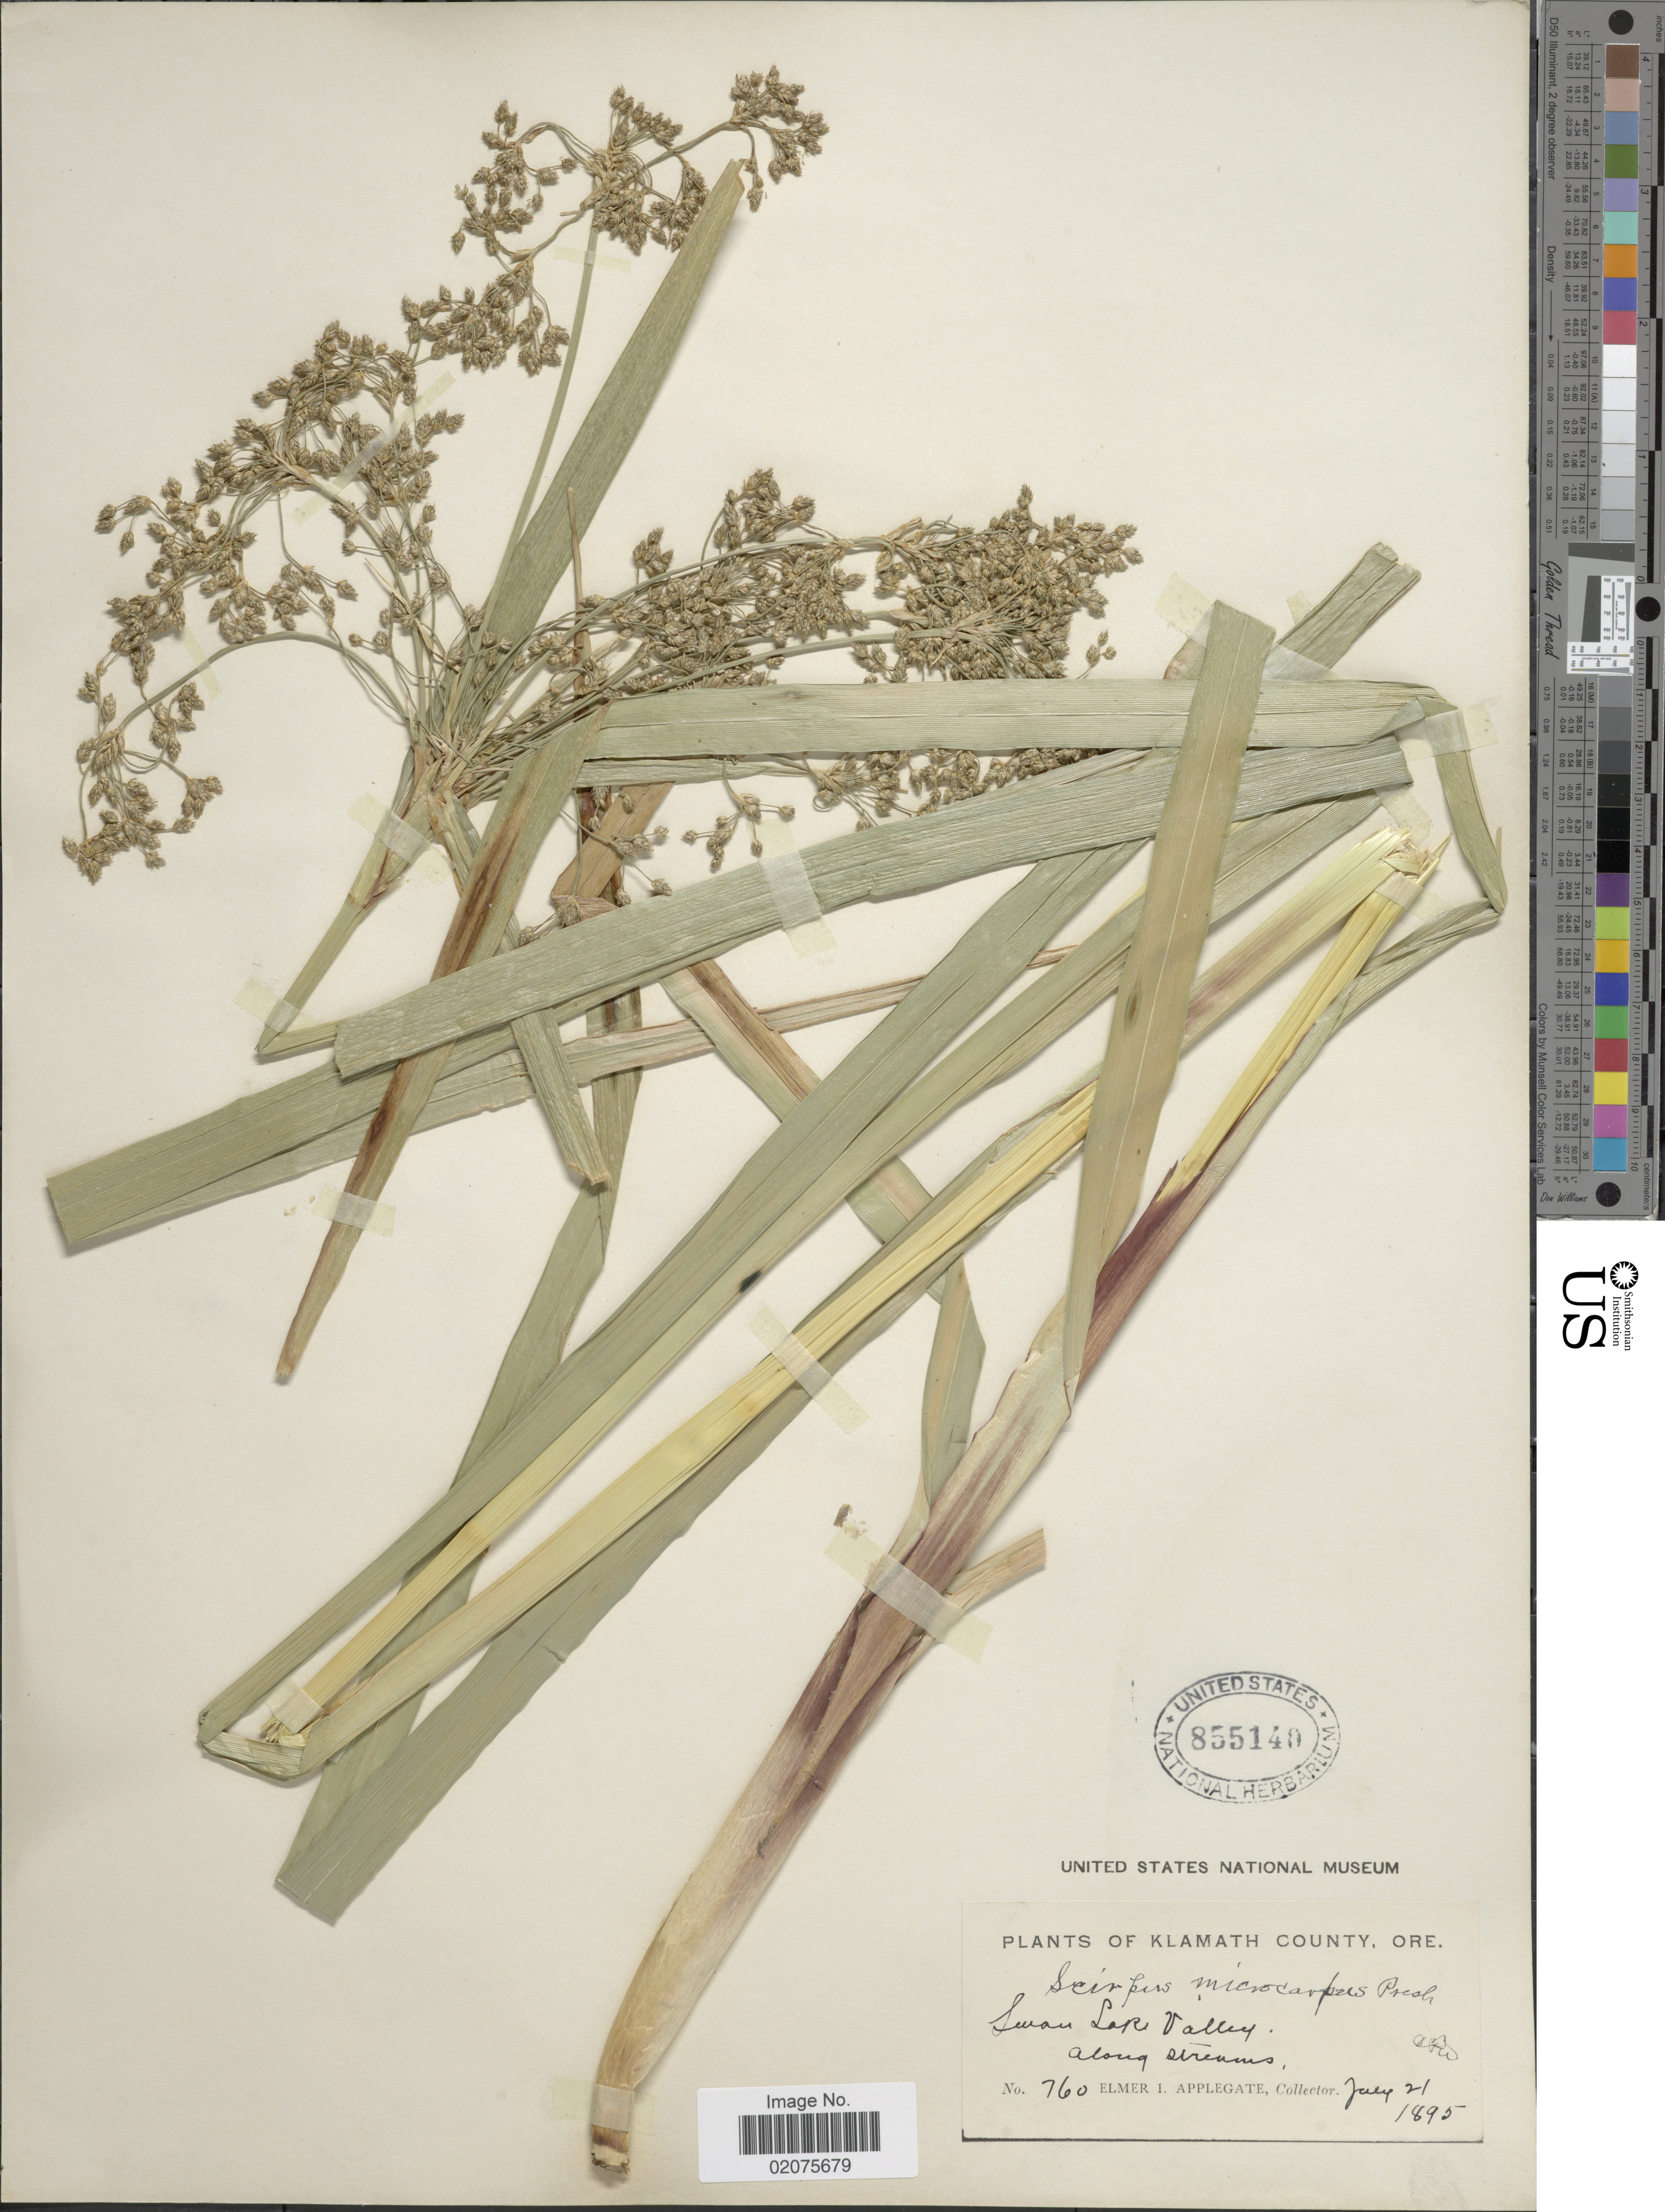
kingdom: Plantae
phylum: Tracheophyta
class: Liliopsida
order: Poales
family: Cyperaceae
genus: Scirpus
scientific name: Scirpus microcarpus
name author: J. Presl & C. Presl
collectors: E. I. Applegate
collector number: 760*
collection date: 1895-07-21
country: United States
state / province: Oregon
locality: Klamath County, Ore. Swan Lake Valley. Along streams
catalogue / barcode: US 855140